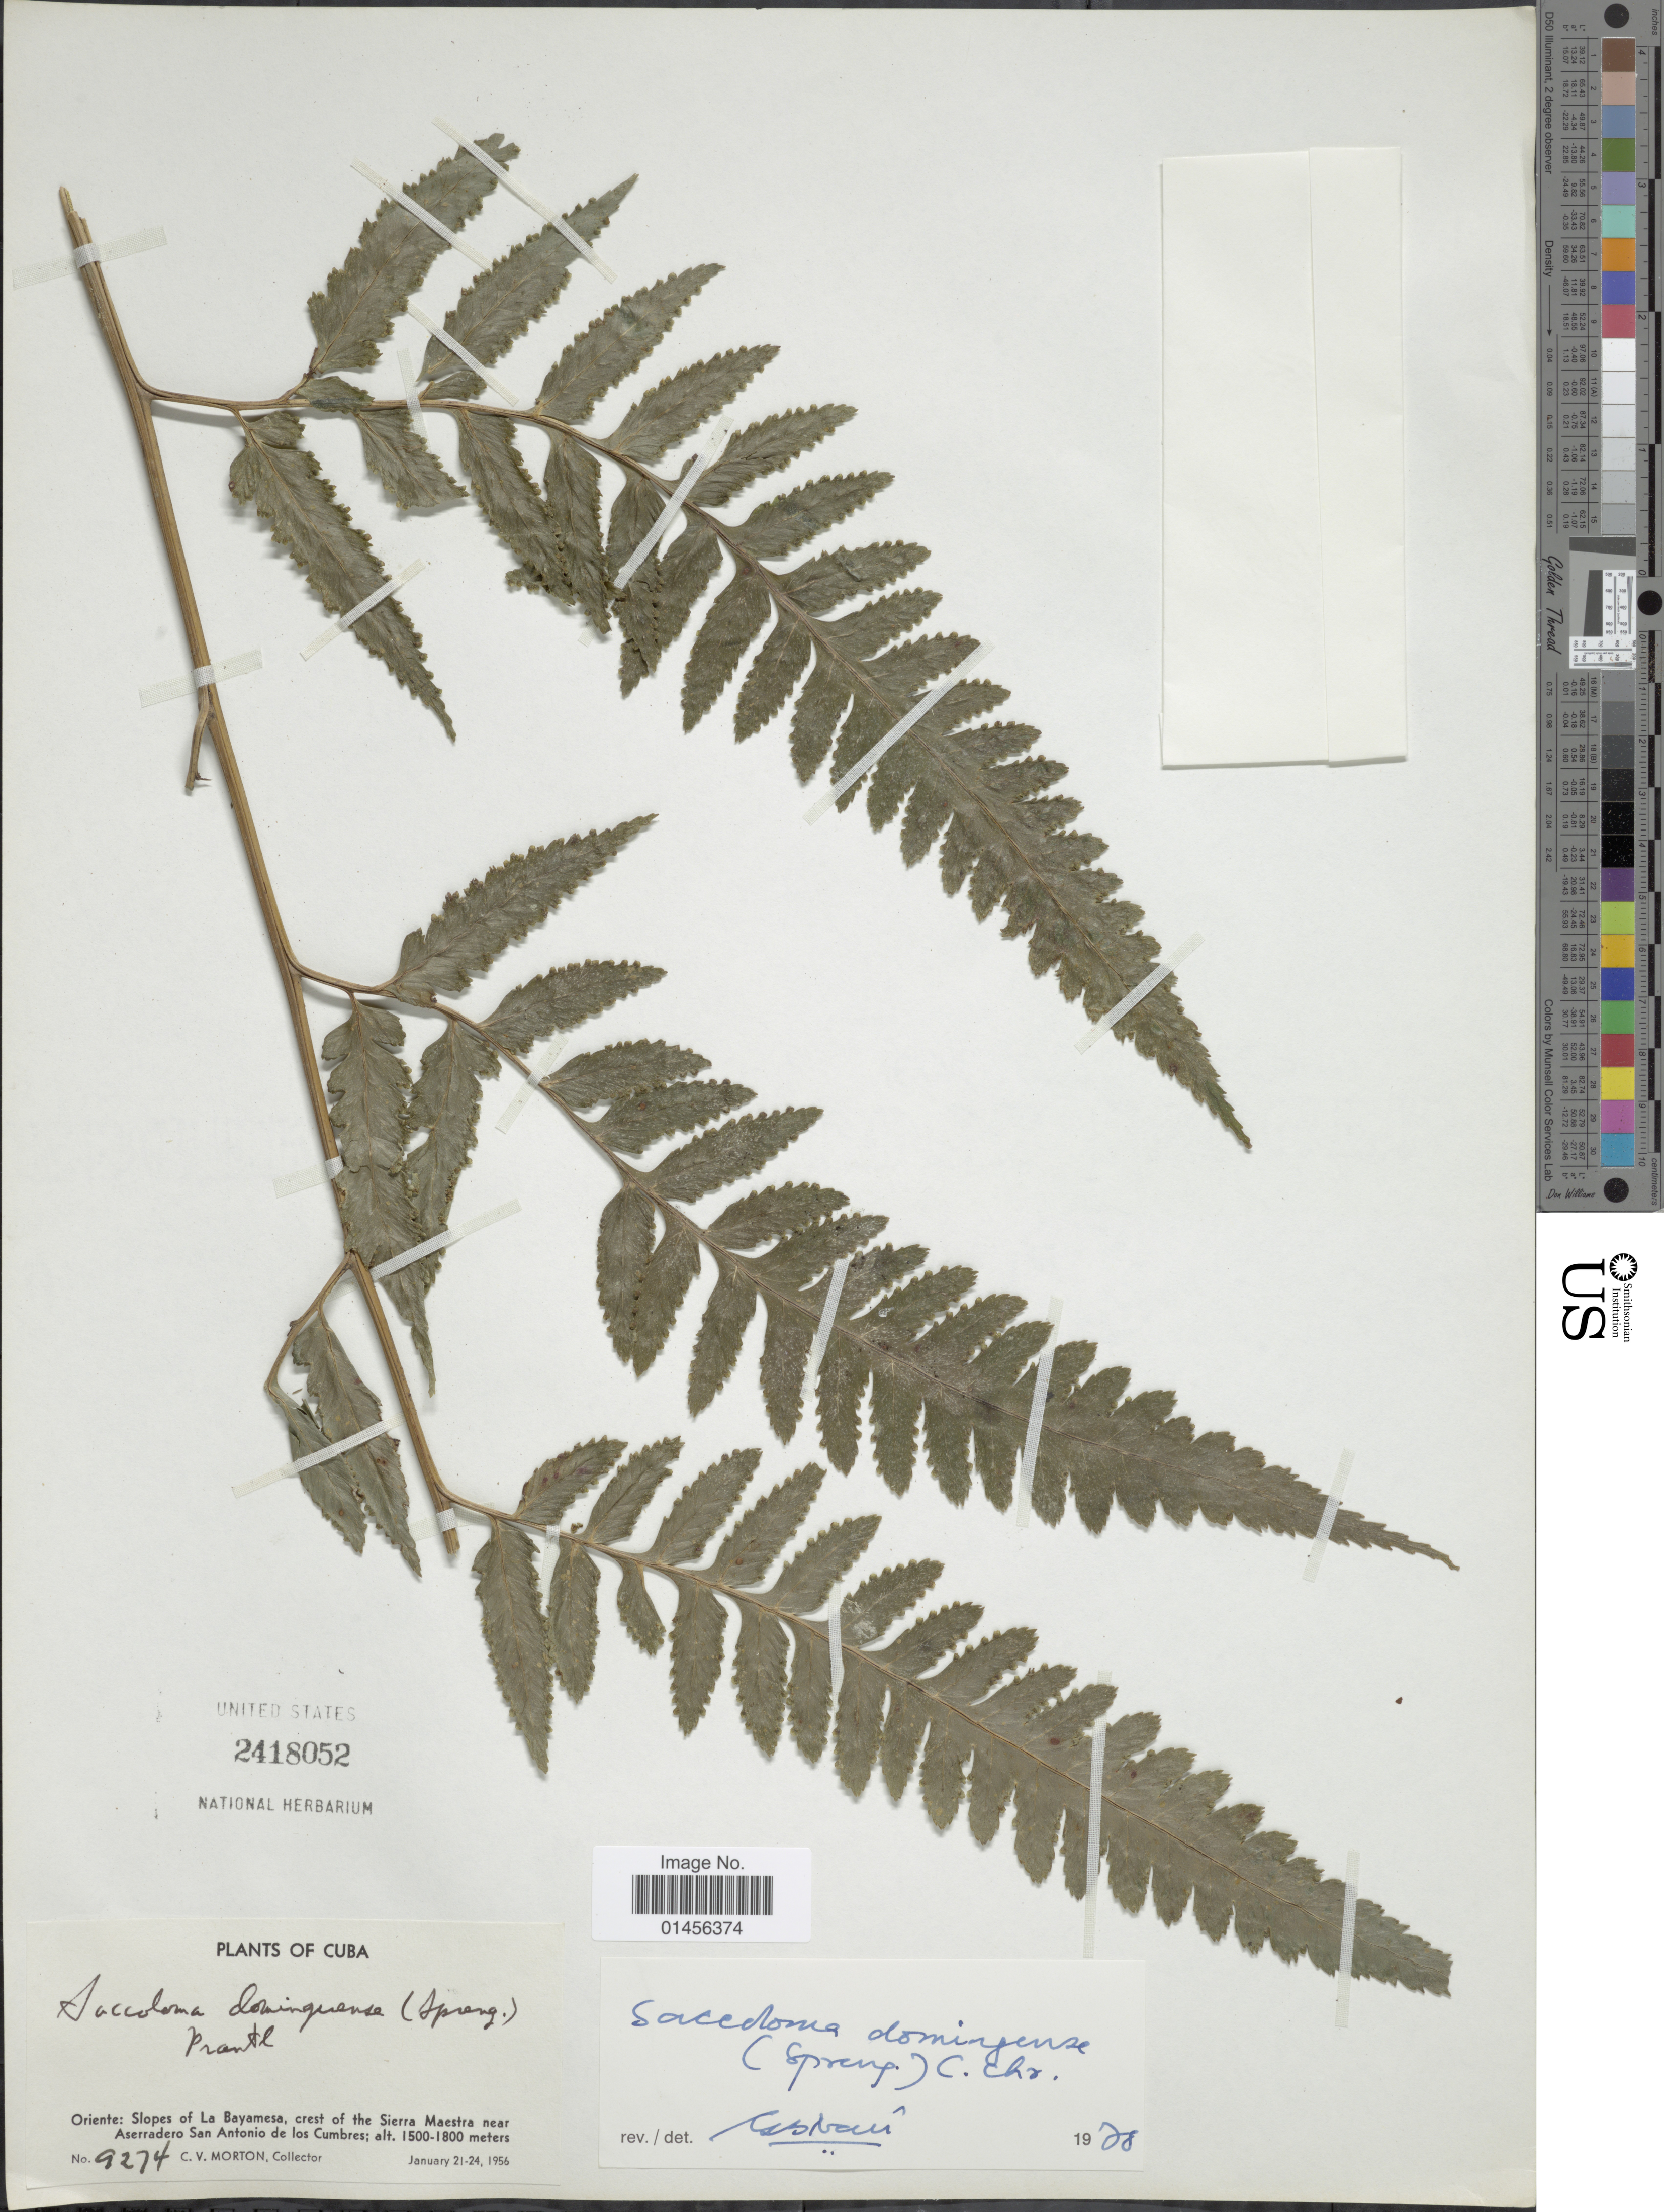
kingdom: Plantae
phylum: Tracheophyta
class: Polypodiopsida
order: Polypodiales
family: Saccolomataceae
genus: Saccoloma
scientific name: Saccoloma domingense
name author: (Spreng.) C. Chr.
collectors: C. V. Morton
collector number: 9274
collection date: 1956-01-21/1956-01-24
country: Cuba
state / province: Oriente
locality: Slopes of La Bayamesa, crest of the Sierra Maestra near Aserradero San Antonio de los Cumbres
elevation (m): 1500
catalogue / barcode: US 2418052